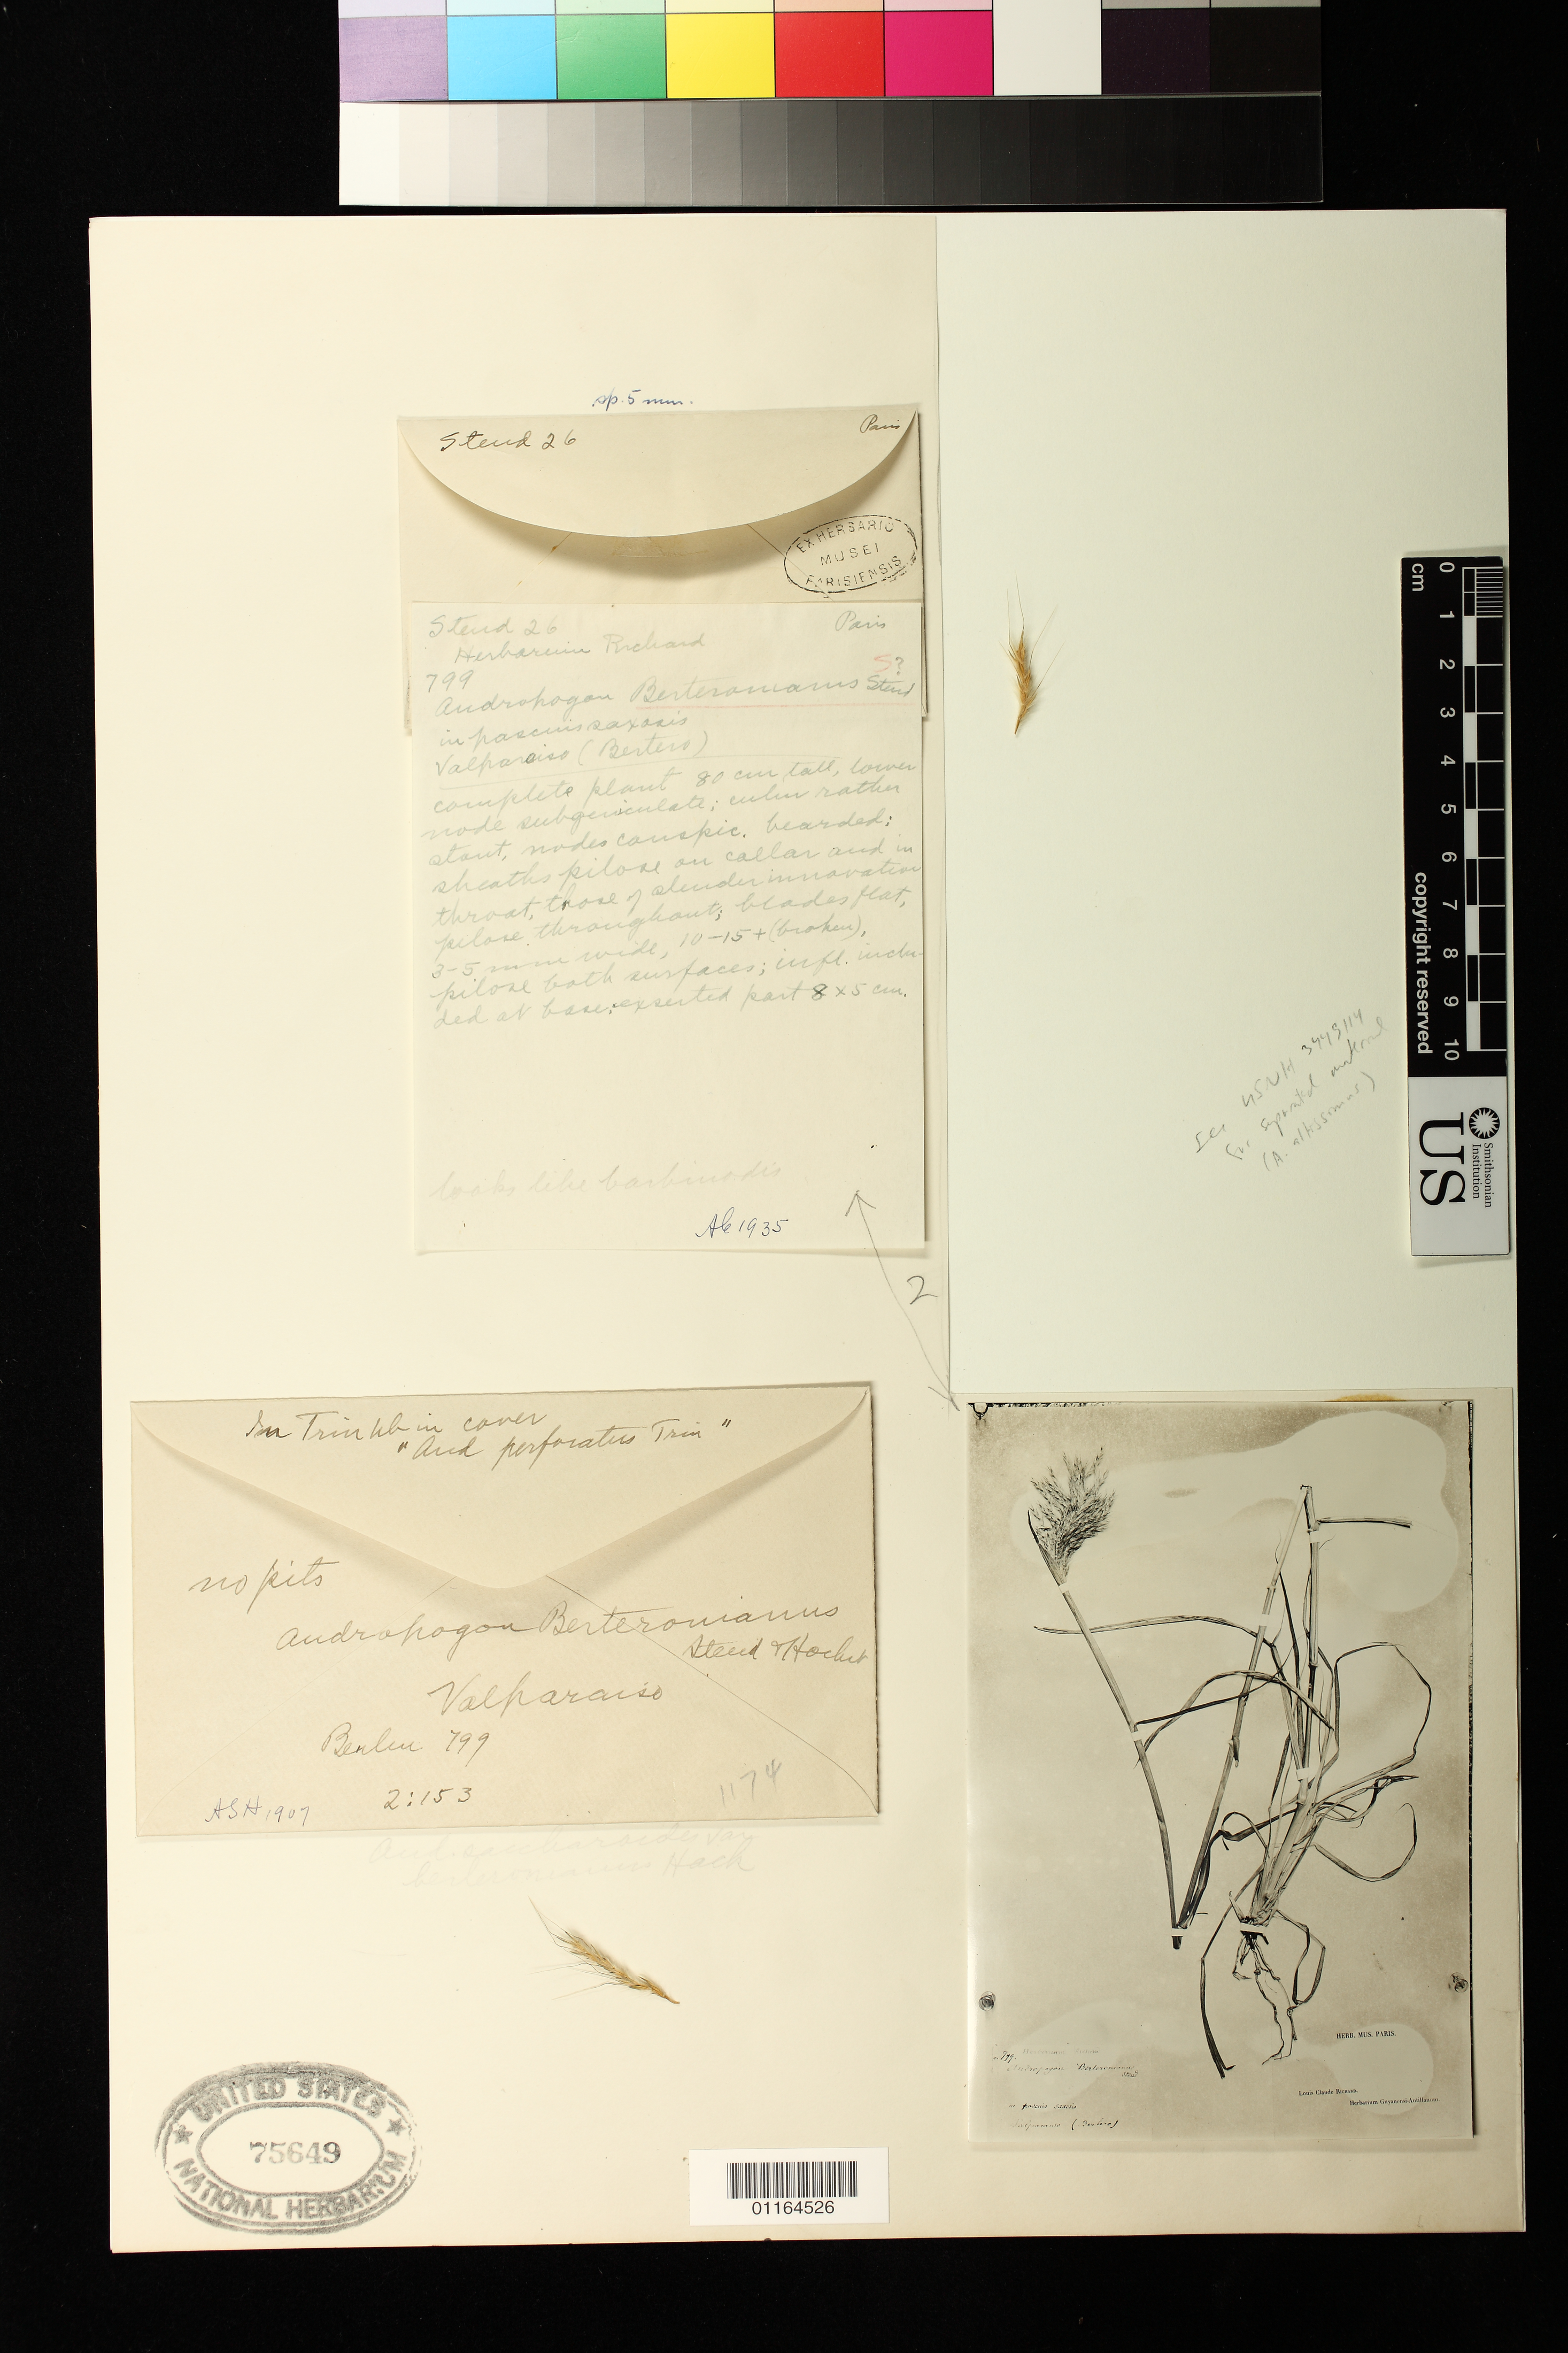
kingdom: Plantae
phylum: Tracheophyta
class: Liliopsida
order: Poales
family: Poaceae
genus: Andropogon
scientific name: Andropogon berteronianus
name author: Steud.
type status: Isotype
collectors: C. L. G. Bertero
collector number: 799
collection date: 1830-07/1830-08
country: Chile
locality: Valparaiso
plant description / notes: Fragmentary material of type specimen(s) ex herb. Trin., ex herb. Richard (Paris).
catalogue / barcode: US 75649